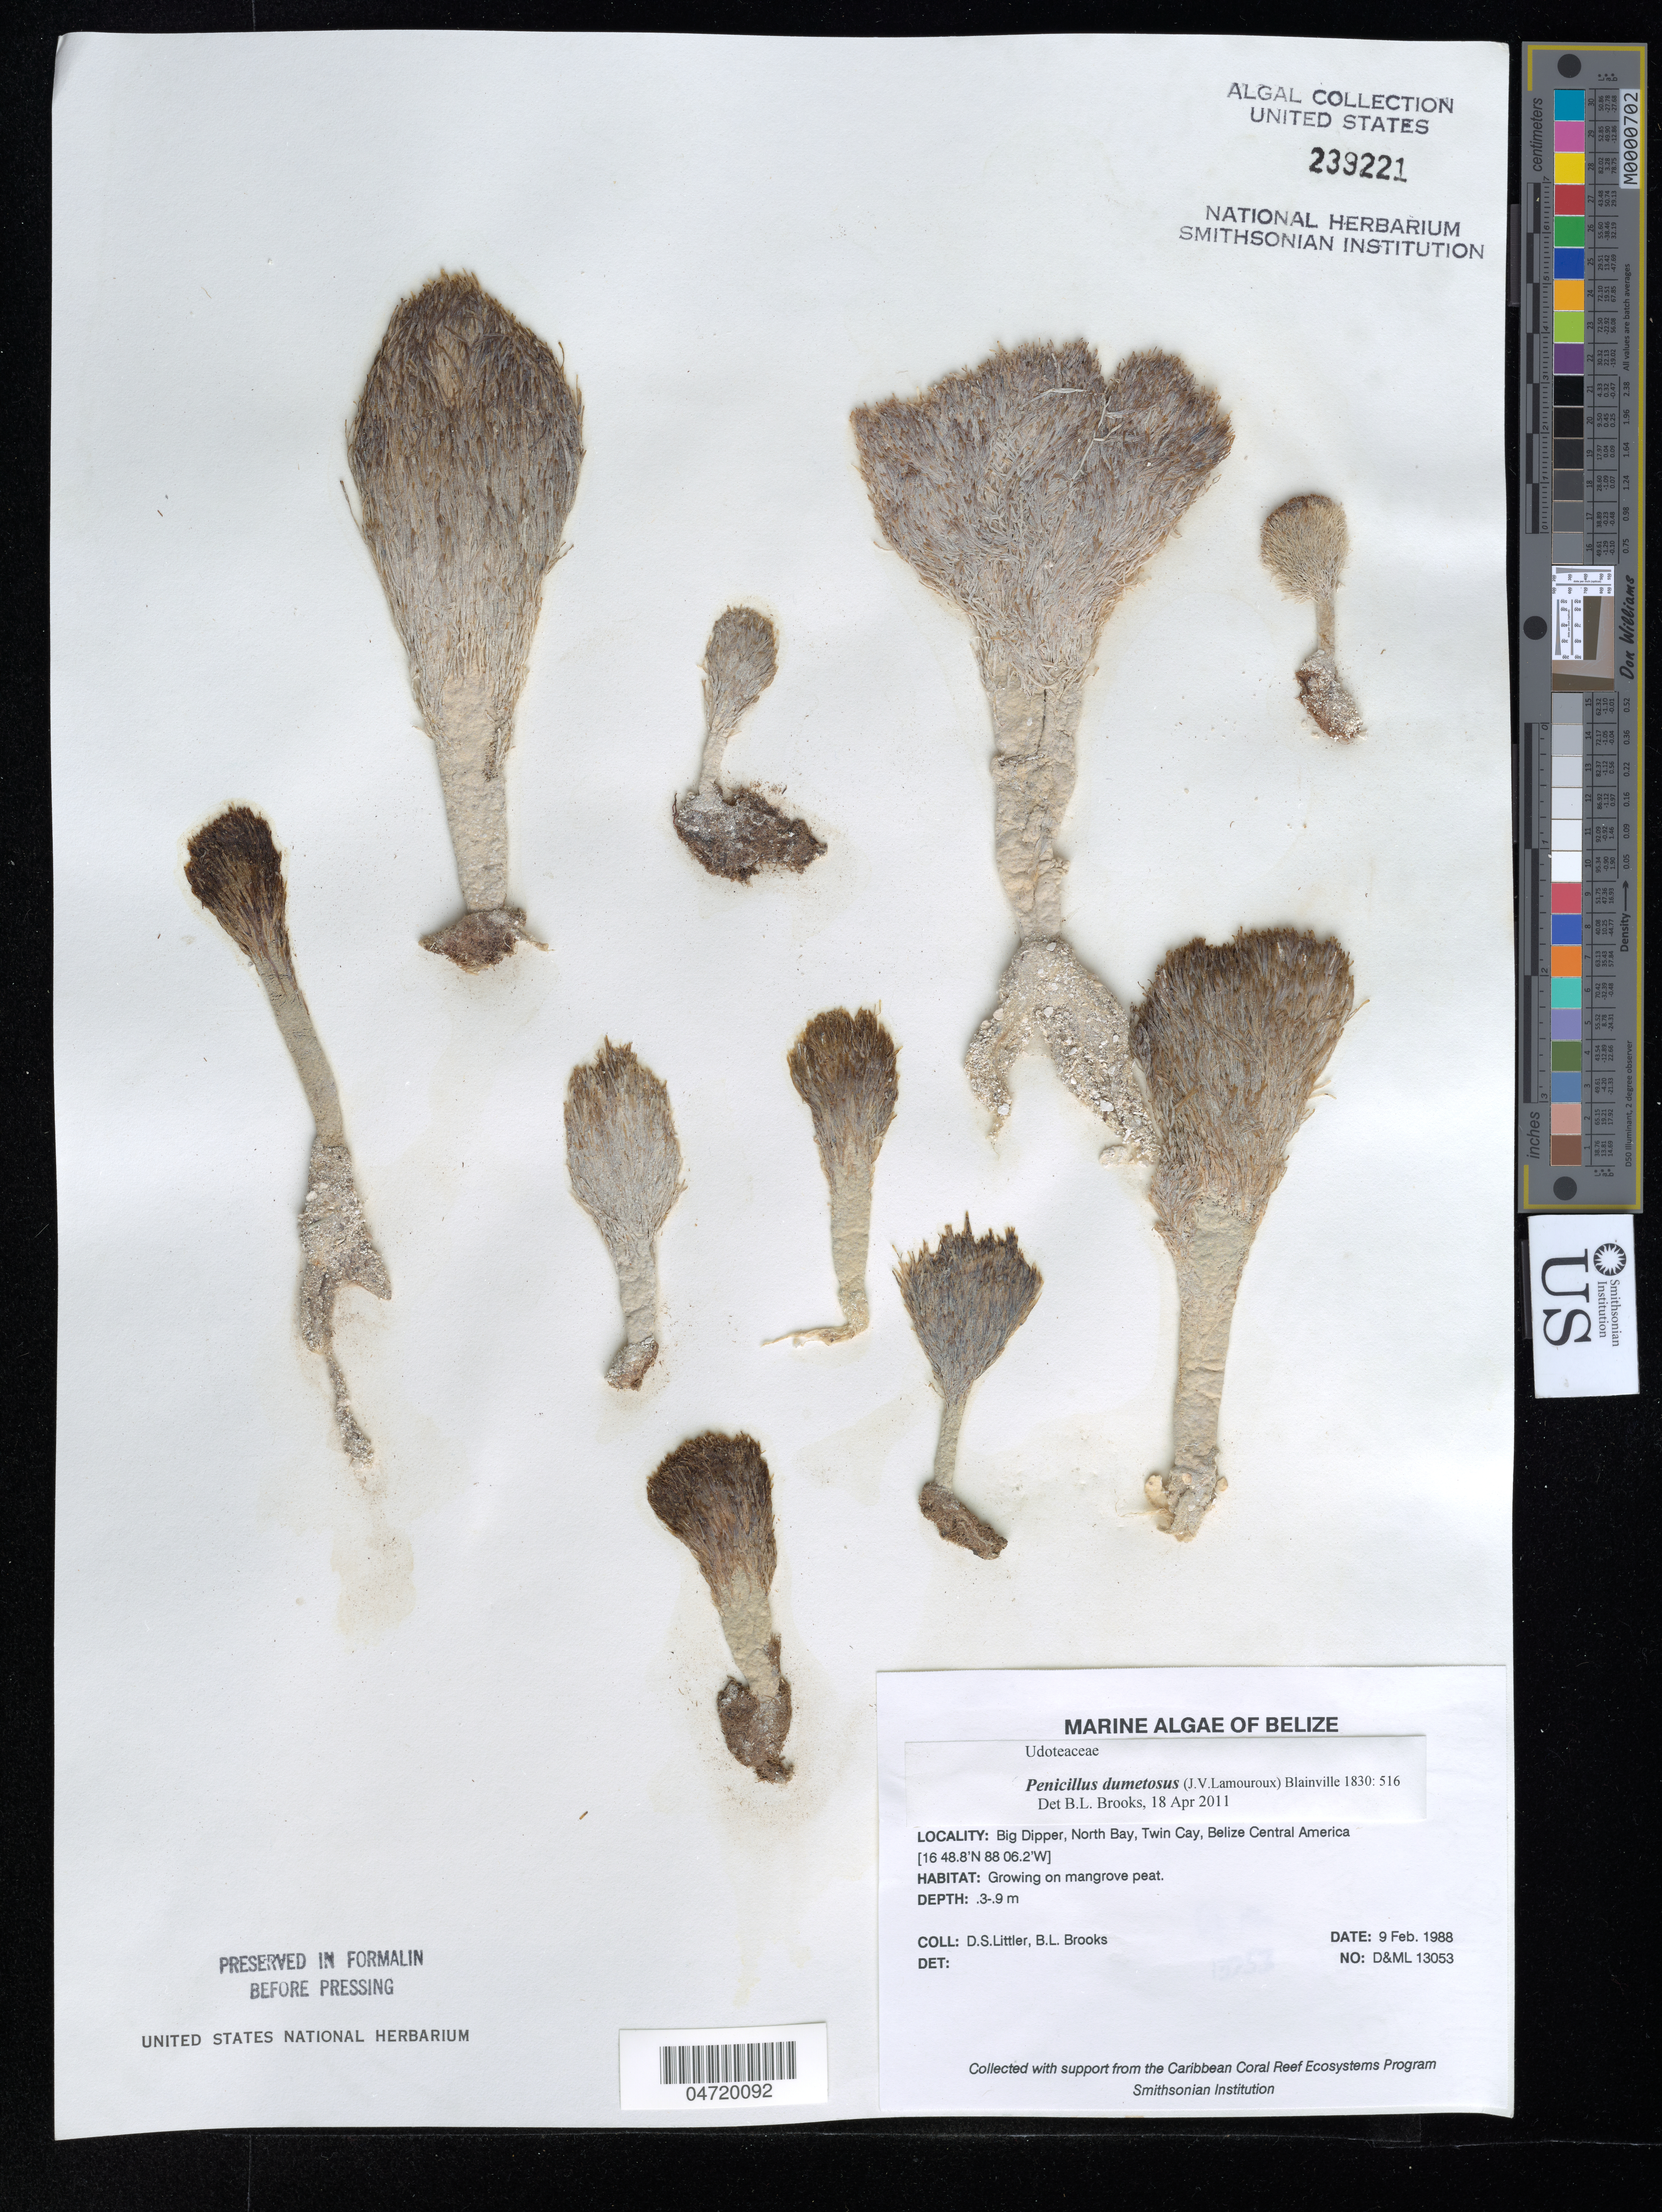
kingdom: Plantae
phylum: Chlorophyta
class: Ulvophyceae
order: Bryopsidales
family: Udoteaceae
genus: Penicillus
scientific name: Penicillus dumetosus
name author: (J.V.Lamouroux) Blainville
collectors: D. S. Littler & B. Brooks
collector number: D&ML13053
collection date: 1988-02-09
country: Belize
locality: Big Dipper, North Bay, Twin Cay.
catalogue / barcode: US 239221